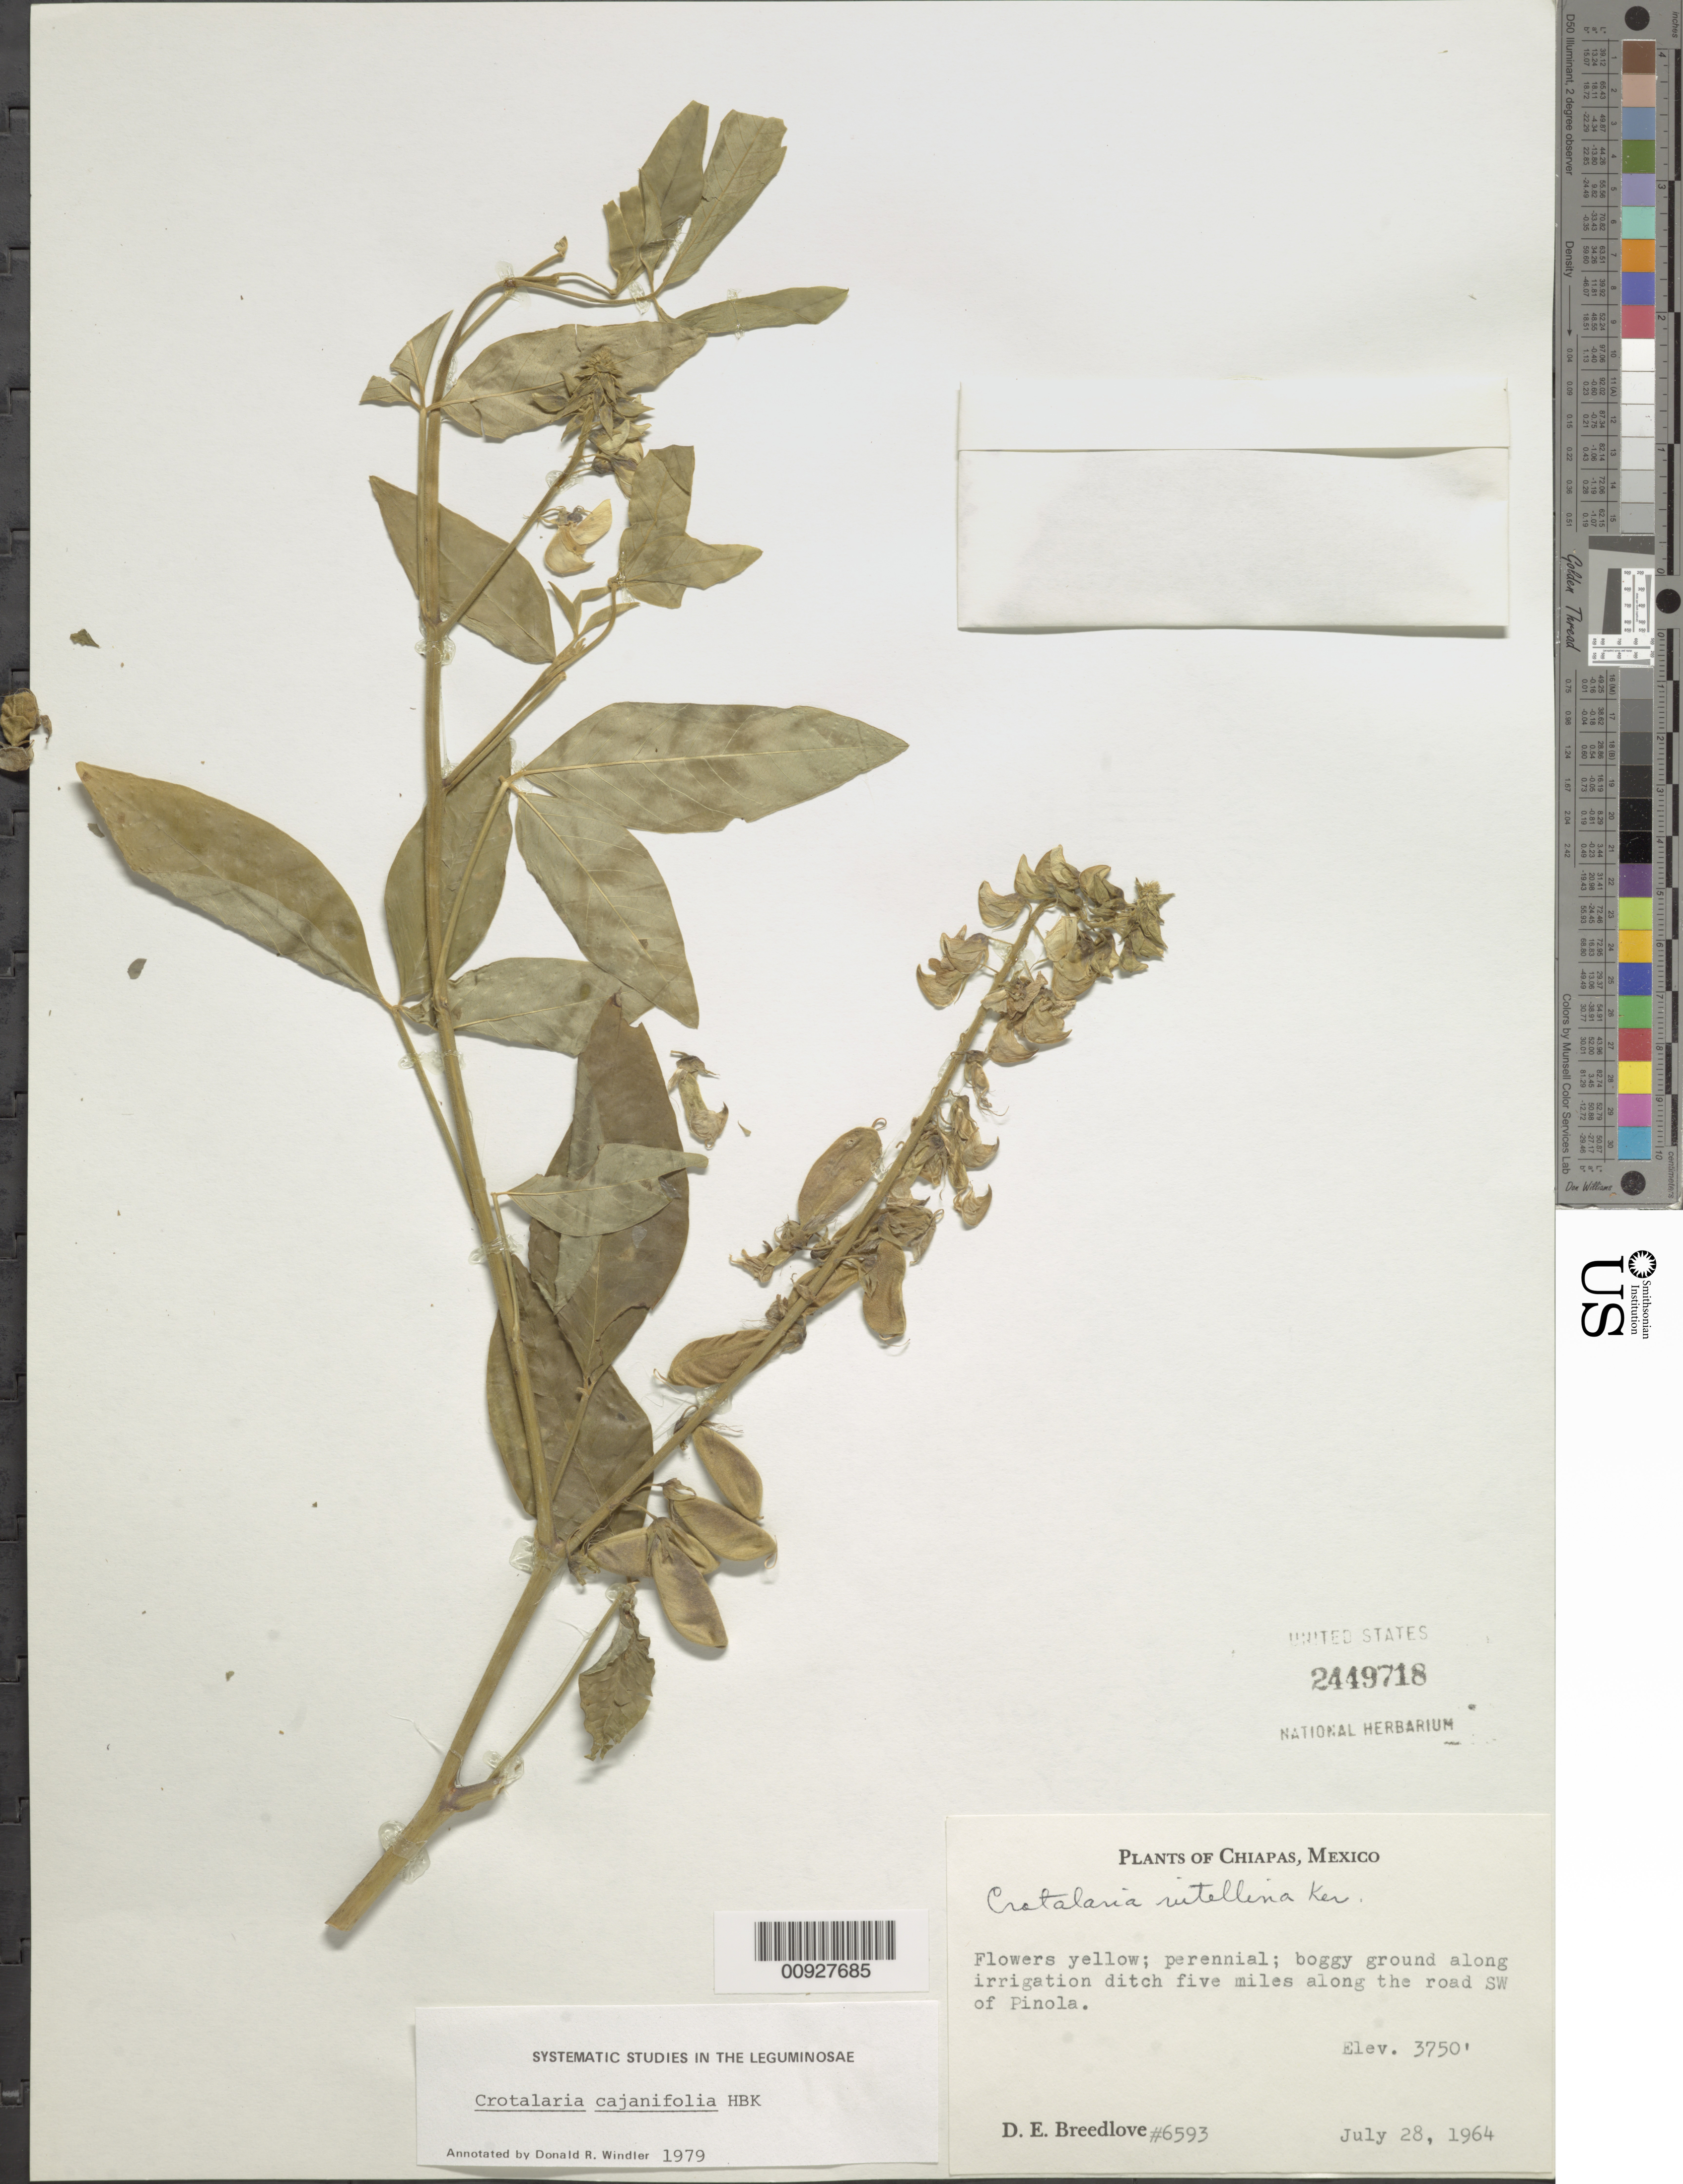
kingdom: Plantae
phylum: Tracheophyta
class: Magnoliopsida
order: Fabales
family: Fabaceae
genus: Crotalaria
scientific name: Crotalaria cajanifolia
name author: Kunth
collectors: D. E. Breedlove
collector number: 6593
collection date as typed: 28 Jul 1964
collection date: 1964-07-28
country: Mexico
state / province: Chiapas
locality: Along irrigation ditch five miles along the road SW of Pinola.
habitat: Boggy ground along irrigation ditch.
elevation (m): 1143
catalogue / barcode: US 2449718